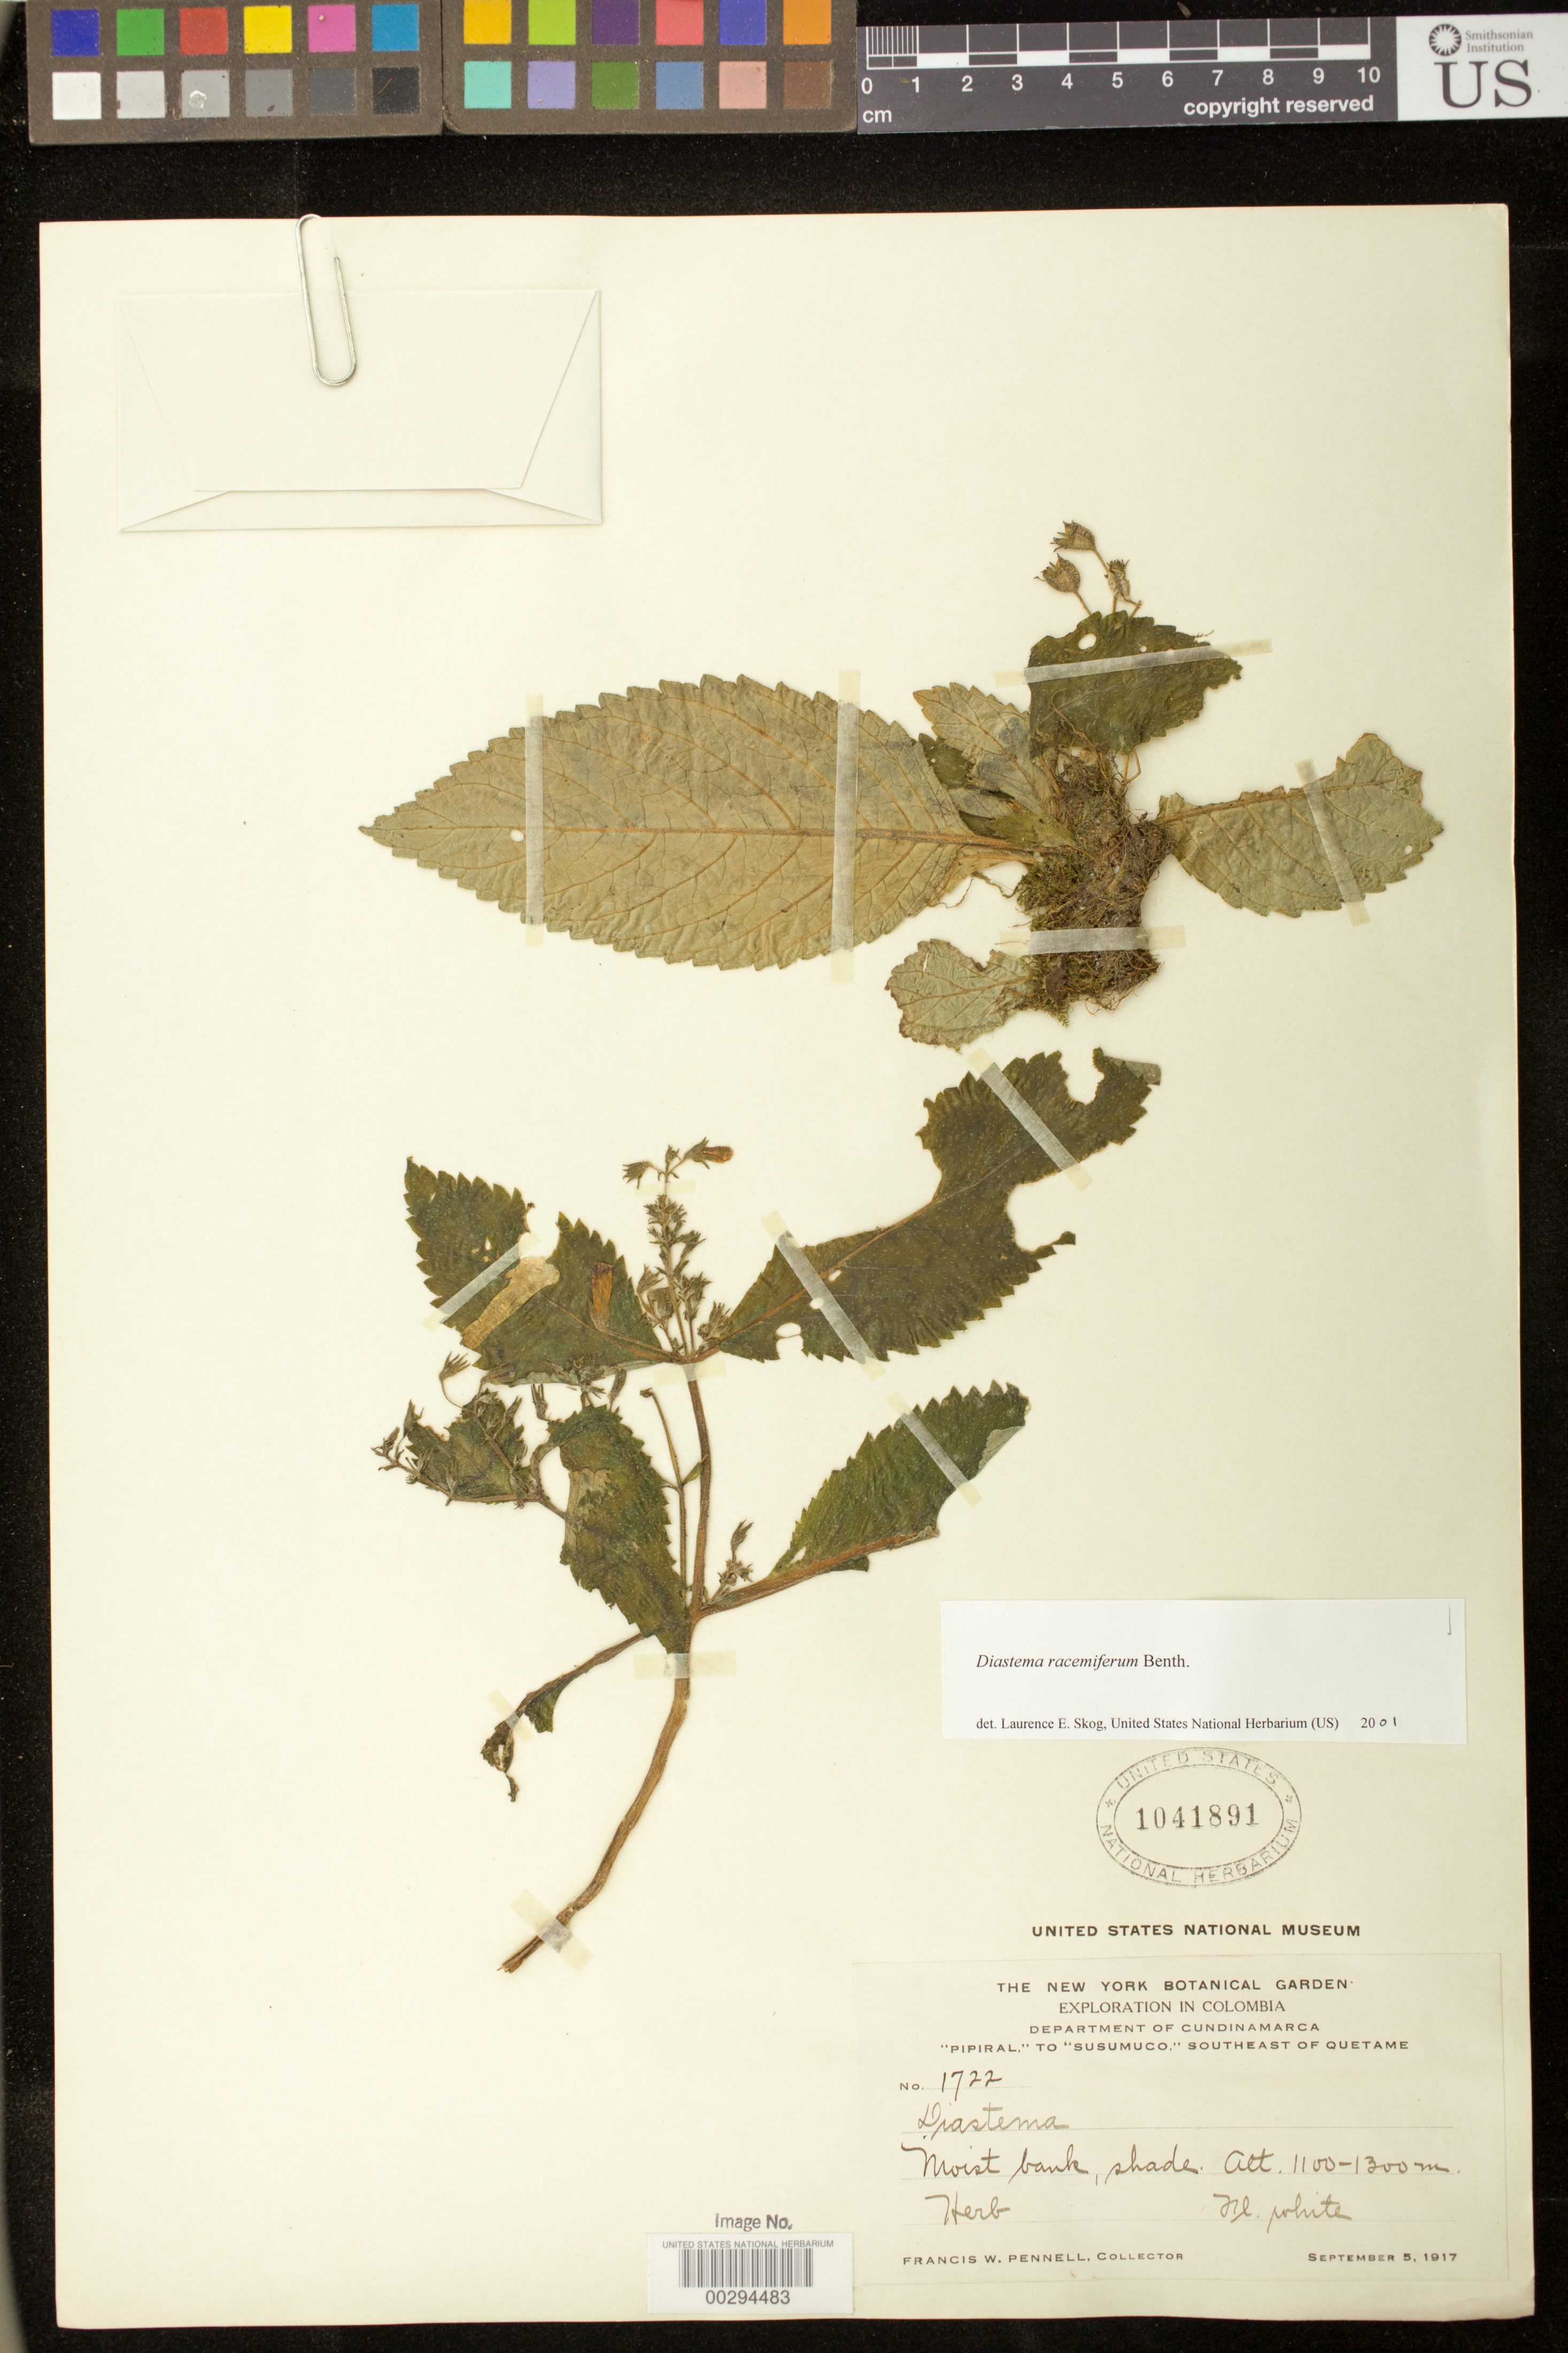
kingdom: Plantae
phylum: Tracheophyta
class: Magnoliopsida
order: Lamiales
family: Gesneriaceae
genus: Diastema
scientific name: Diastema racemiferum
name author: Benth.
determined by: Skog, Laurence E.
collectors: F. W. Pennell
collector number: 1722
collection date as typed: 05 Sep 1917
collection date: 1917-09-05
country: Colombia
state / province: Cundinamarca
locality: Pipiral,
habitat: Moist bank, shade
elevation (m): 1100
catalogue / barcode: US 1041891